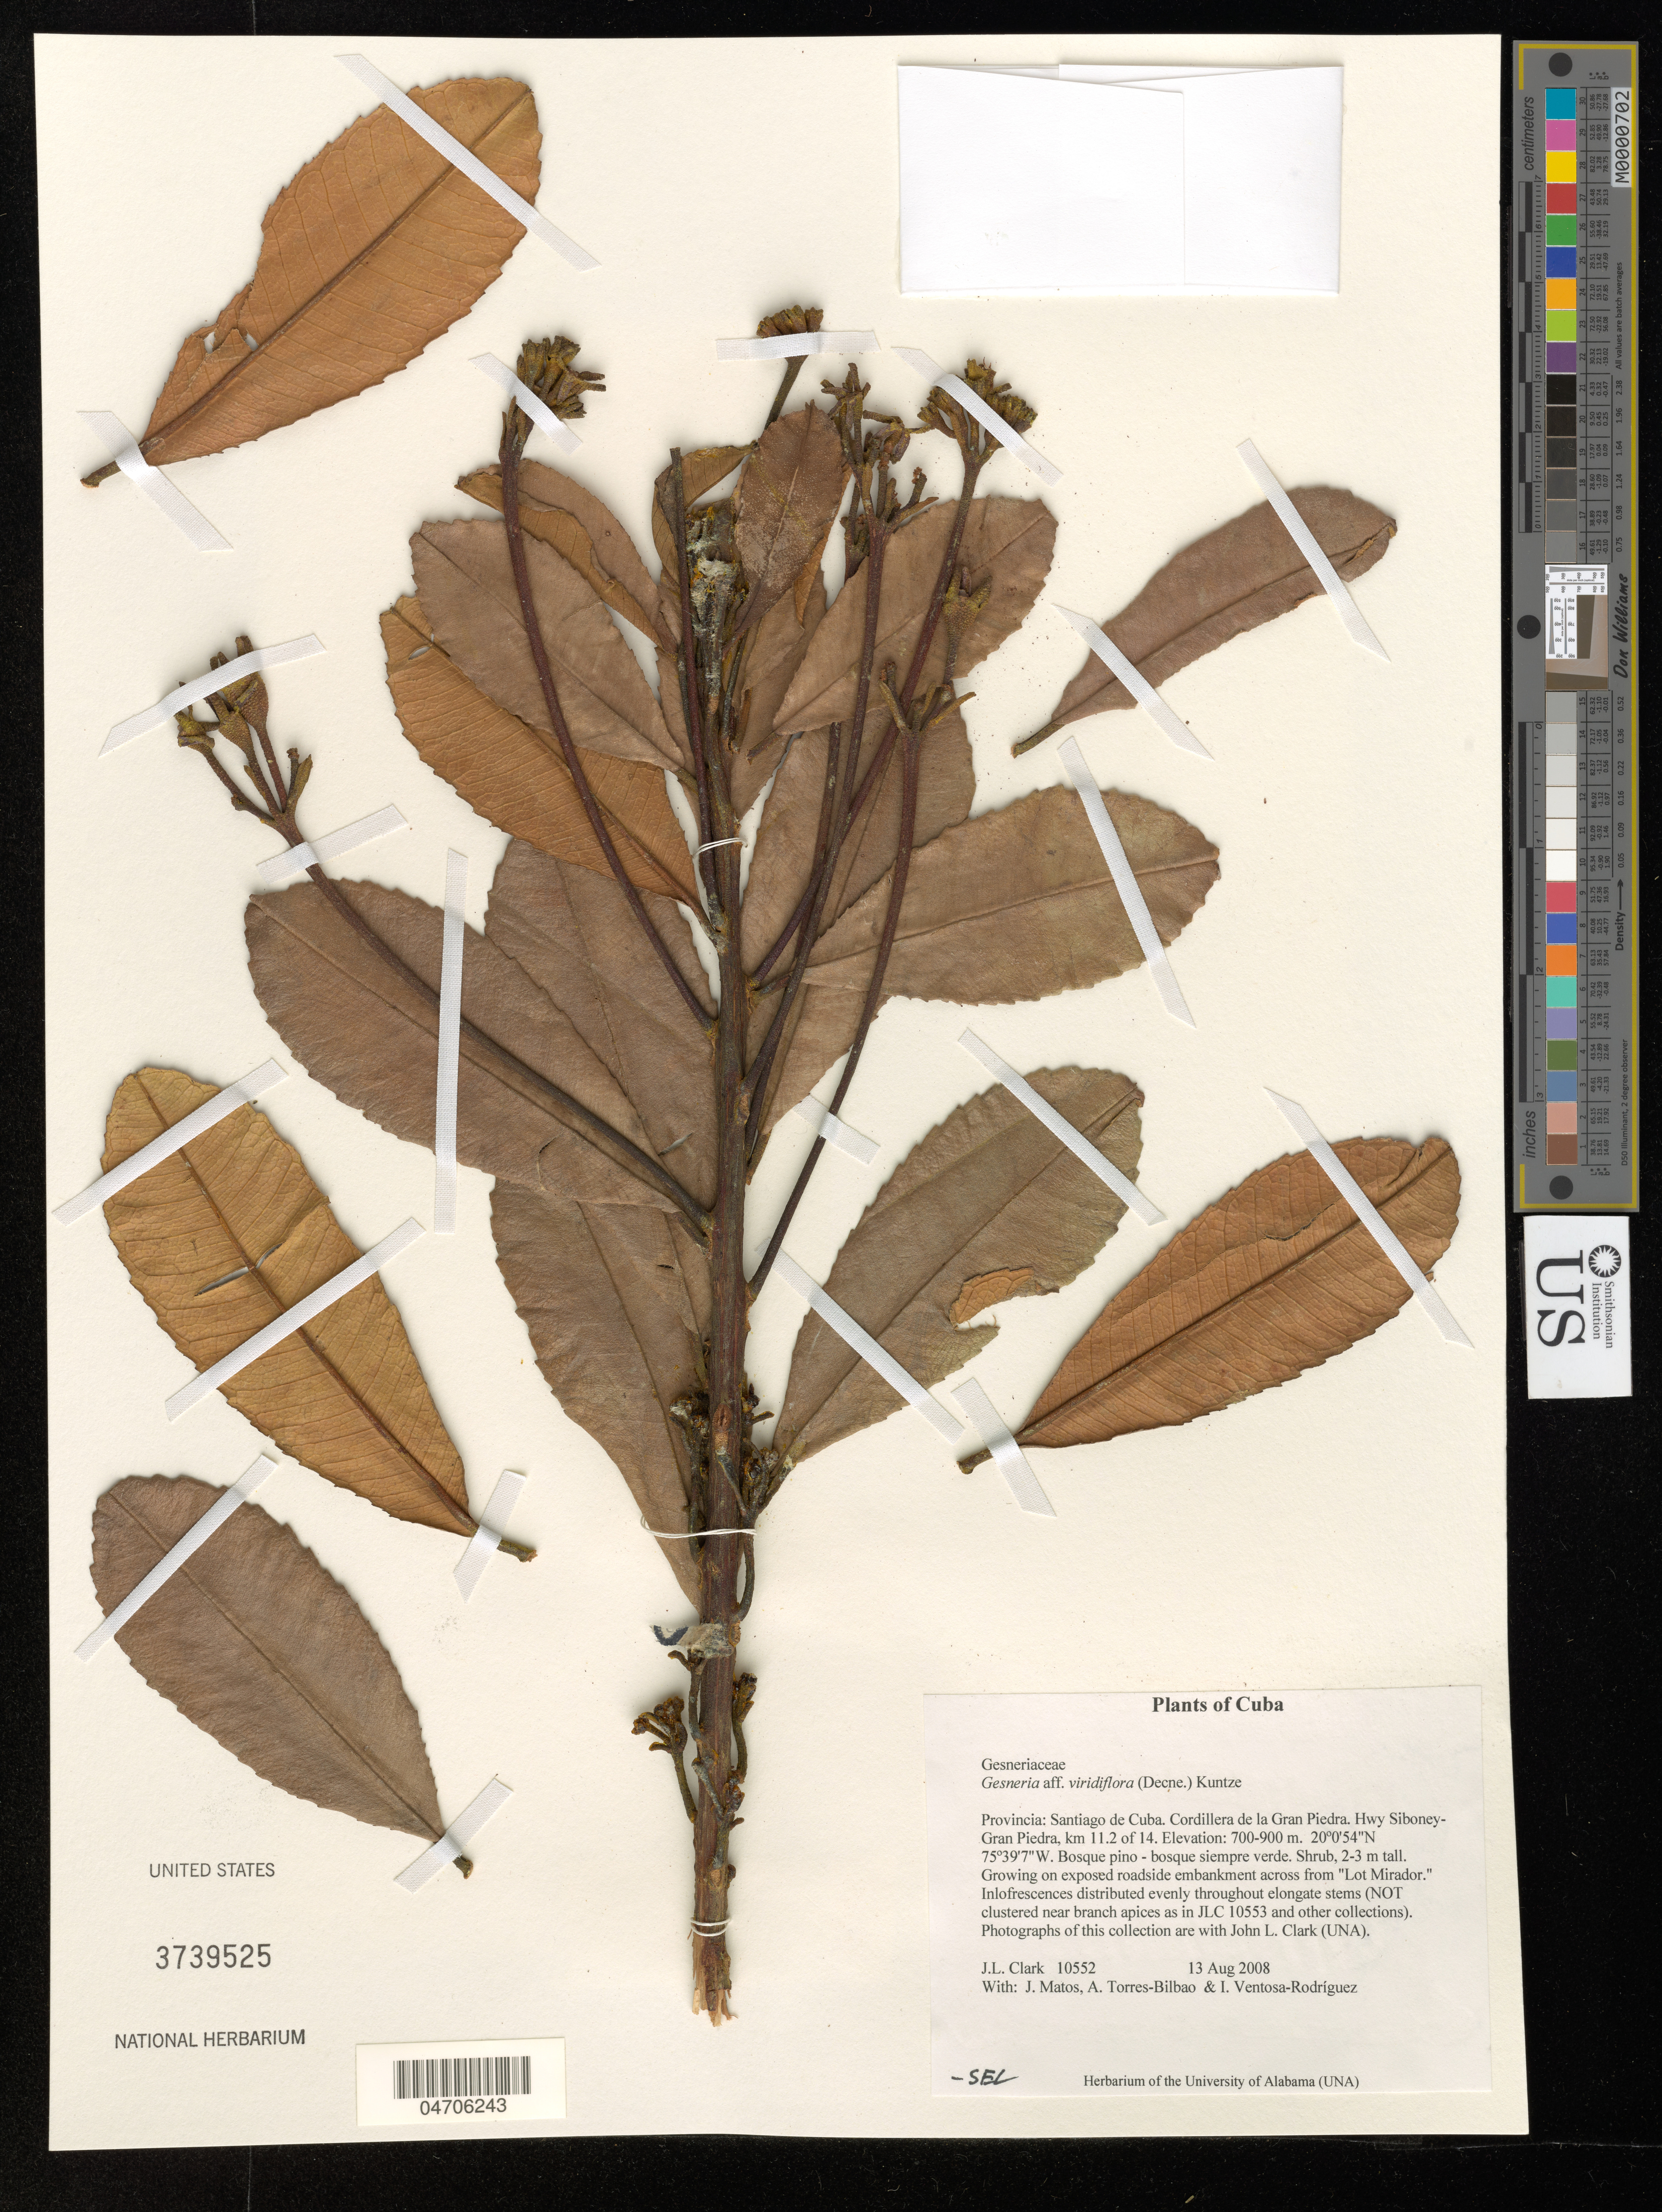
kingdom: Plantae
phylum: Tracheophyta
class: Magnoliopsida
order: Lamiales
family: Gesneriaceae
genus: Gesneria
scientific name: Gesneria viridiflora var. obovata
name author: C.V. Morton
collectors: J. L. Clark, J. Matos, A. Torres-Bilbao & I. Ventosa-Rodríquez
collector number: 10552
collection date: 2008-08-13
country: Cuba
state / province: Santiago de Cuba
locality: Cordillera de la Gran Piedra. Hwy Siboney-Gran Piedra, km 11.2 of 14. On exposed roadside embankment across from "Lot Mirador".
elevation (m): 700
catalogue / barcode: US 3739525